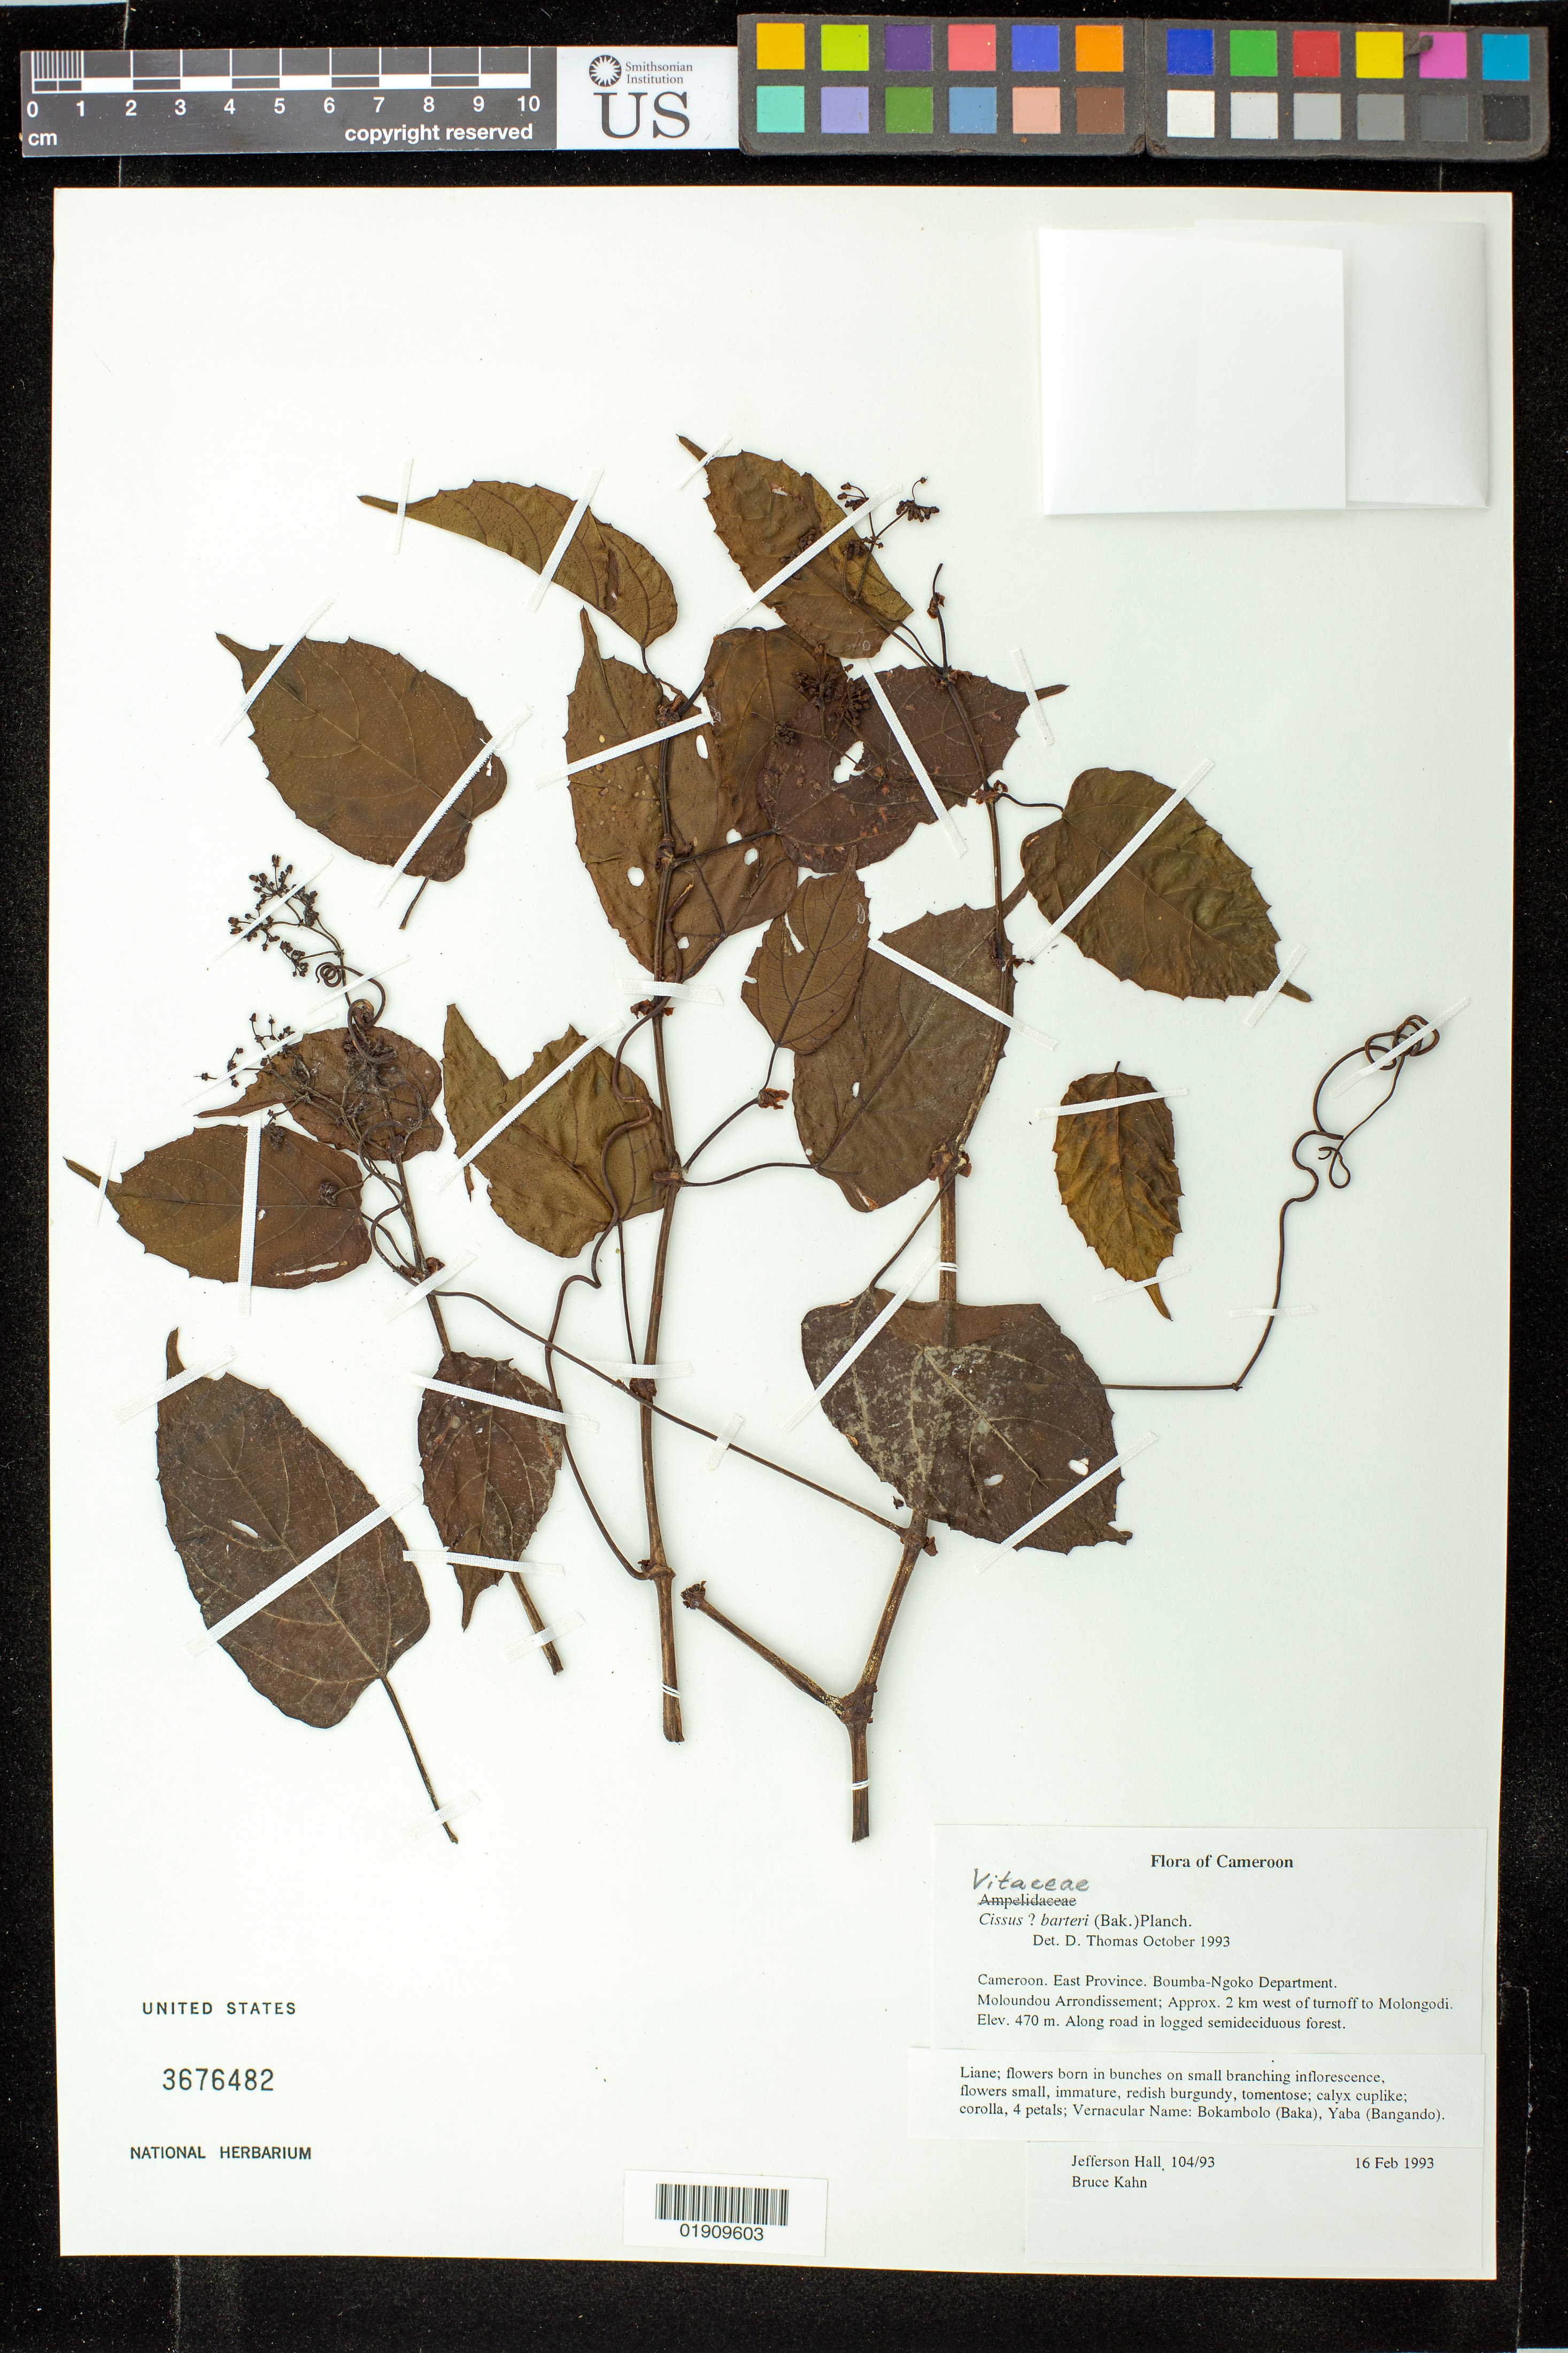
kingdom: Plantae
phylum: Tracheophyta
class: Magnoliopsida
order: Vitales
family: Vitaceae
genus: Cissus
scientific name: Cissus barteri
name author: Planchon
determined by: Thomas, D.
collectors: J. Hall & B. Khan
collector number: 104/93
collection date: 1993-02-16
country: Cameroon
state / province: Est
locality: Boumba-Ngoko Department. Moloundou Arrondissement; Approx. 2 km west of turnoff to Molongodi.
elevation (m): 470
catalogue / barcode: US 3676482